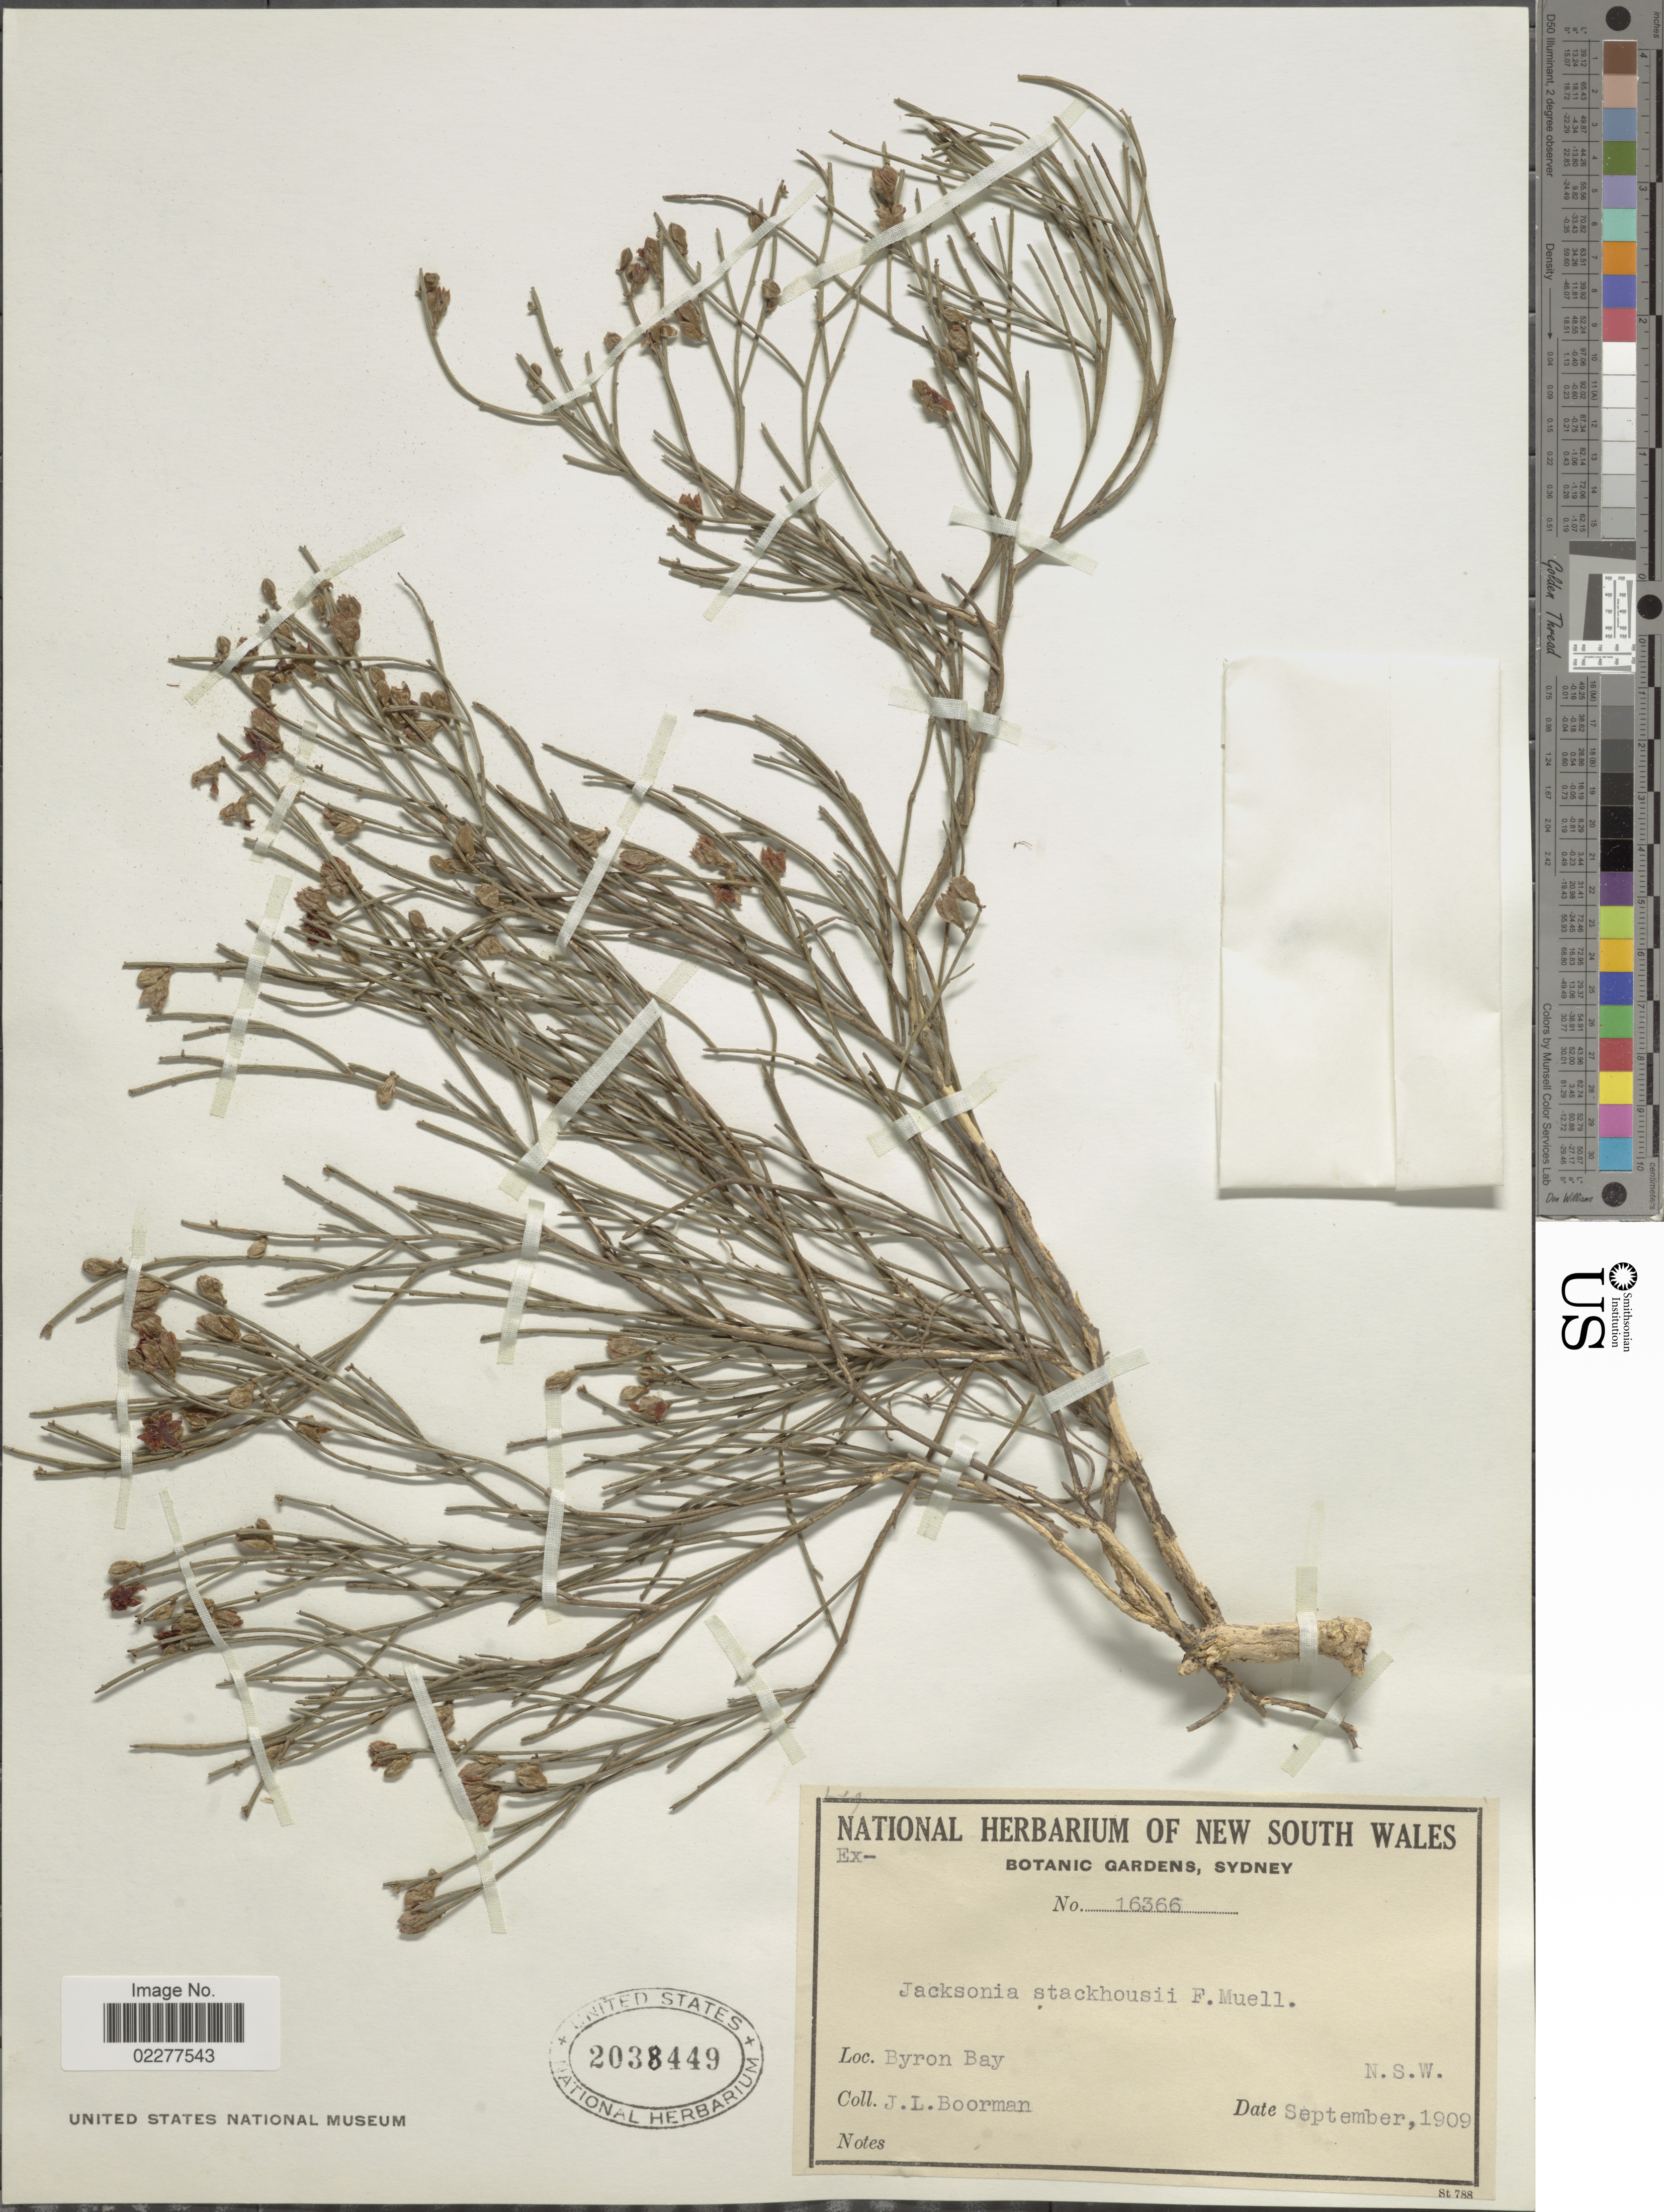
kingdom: Plantae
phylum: Tracheophyta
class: Magnoliopsida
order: Fabales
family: Fabaceae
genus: Jacksonia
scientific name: Jacksonia stackhousii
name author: F. Muell.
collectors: J. Boorman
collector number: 16366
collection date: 1909-09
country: Australia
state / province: New South Wales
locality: Byron Bay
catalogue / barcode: US 2038449